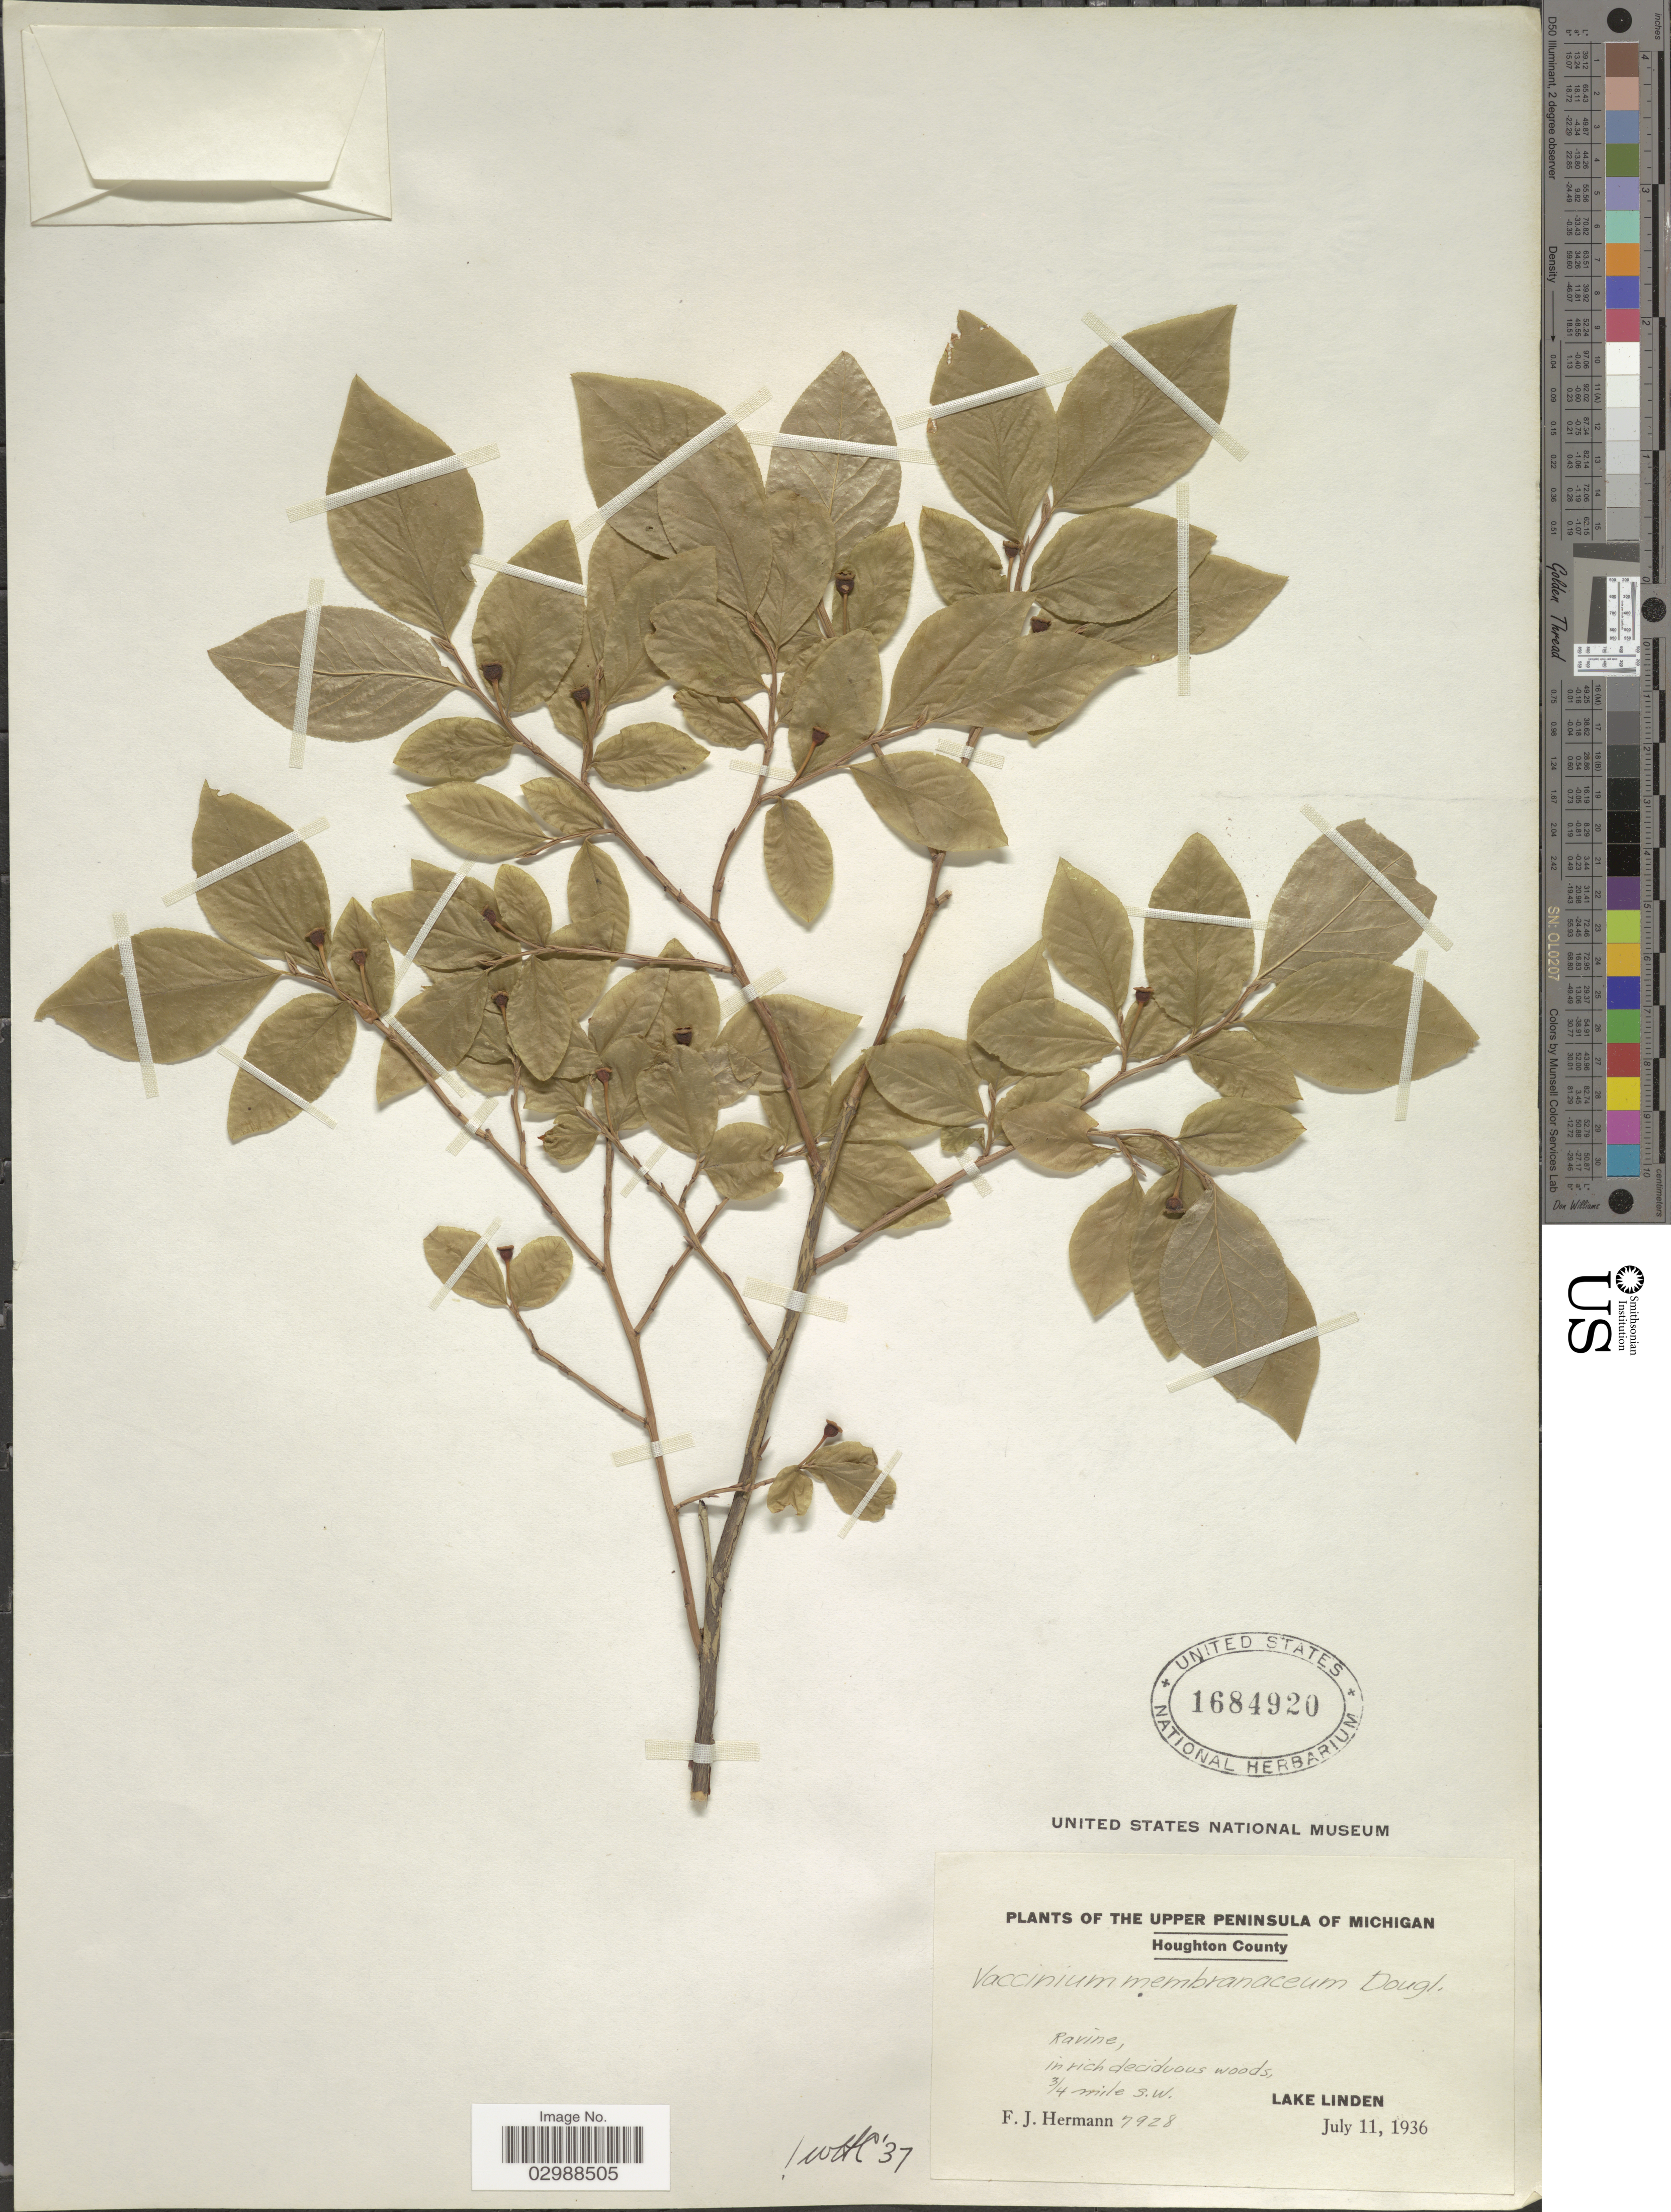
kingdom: Plantae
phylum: Tracheophyta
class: Magnoliopsida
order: Ericales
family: Ericaceae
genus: Vaccinium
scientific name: Vaccinium membranaceum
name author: Douglas ex Torr.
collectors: F. J. Hermann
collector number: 7928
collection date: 1936-07-11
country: United States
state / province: Michigan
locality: The Upper Peninsula of Michigan, Houghton County, ¾ mile S.W. Lake Linden.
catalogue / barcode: US 1684920